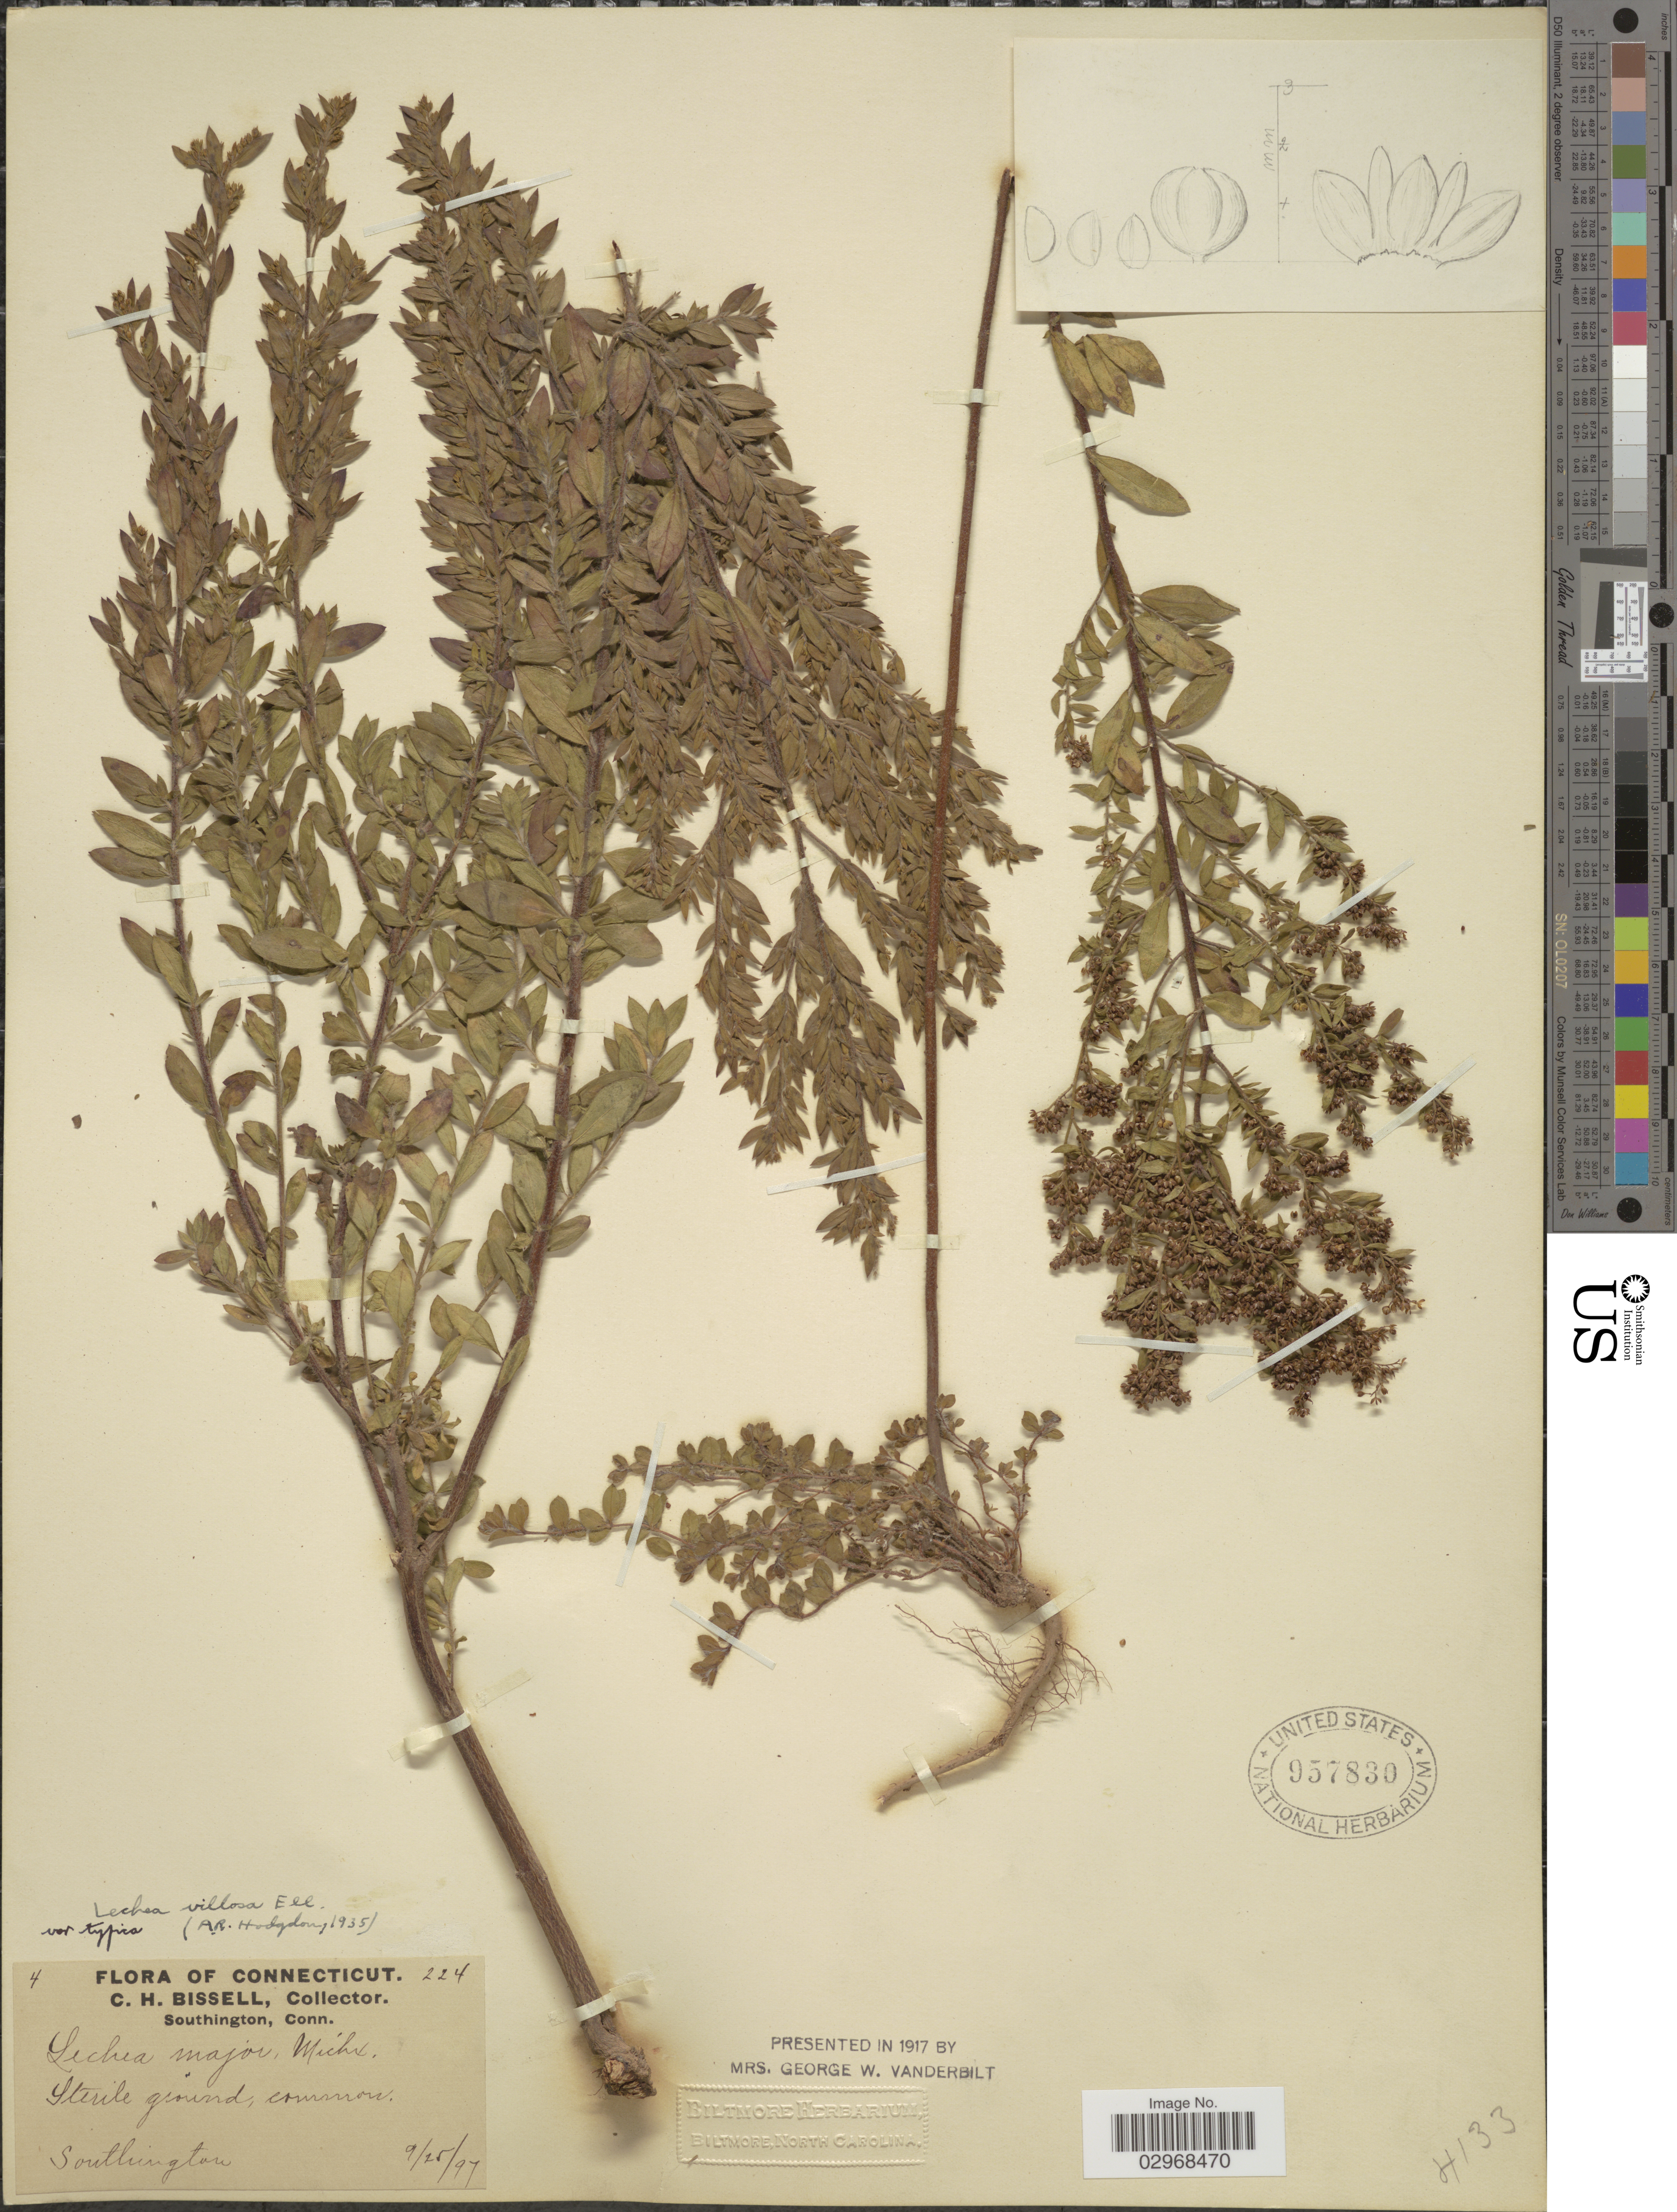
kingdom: Plantae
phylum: Tracheophyta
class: Magnoliopsida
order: Malvales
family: Cistaceae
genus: Lechea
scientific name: Lechea villosa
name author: Elliott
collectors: C. Bissell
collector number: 4/224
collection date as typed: Transcribed d/m/y: 25/9/97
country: United States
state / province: Connecticut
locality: Southington.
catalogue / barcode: US 957830